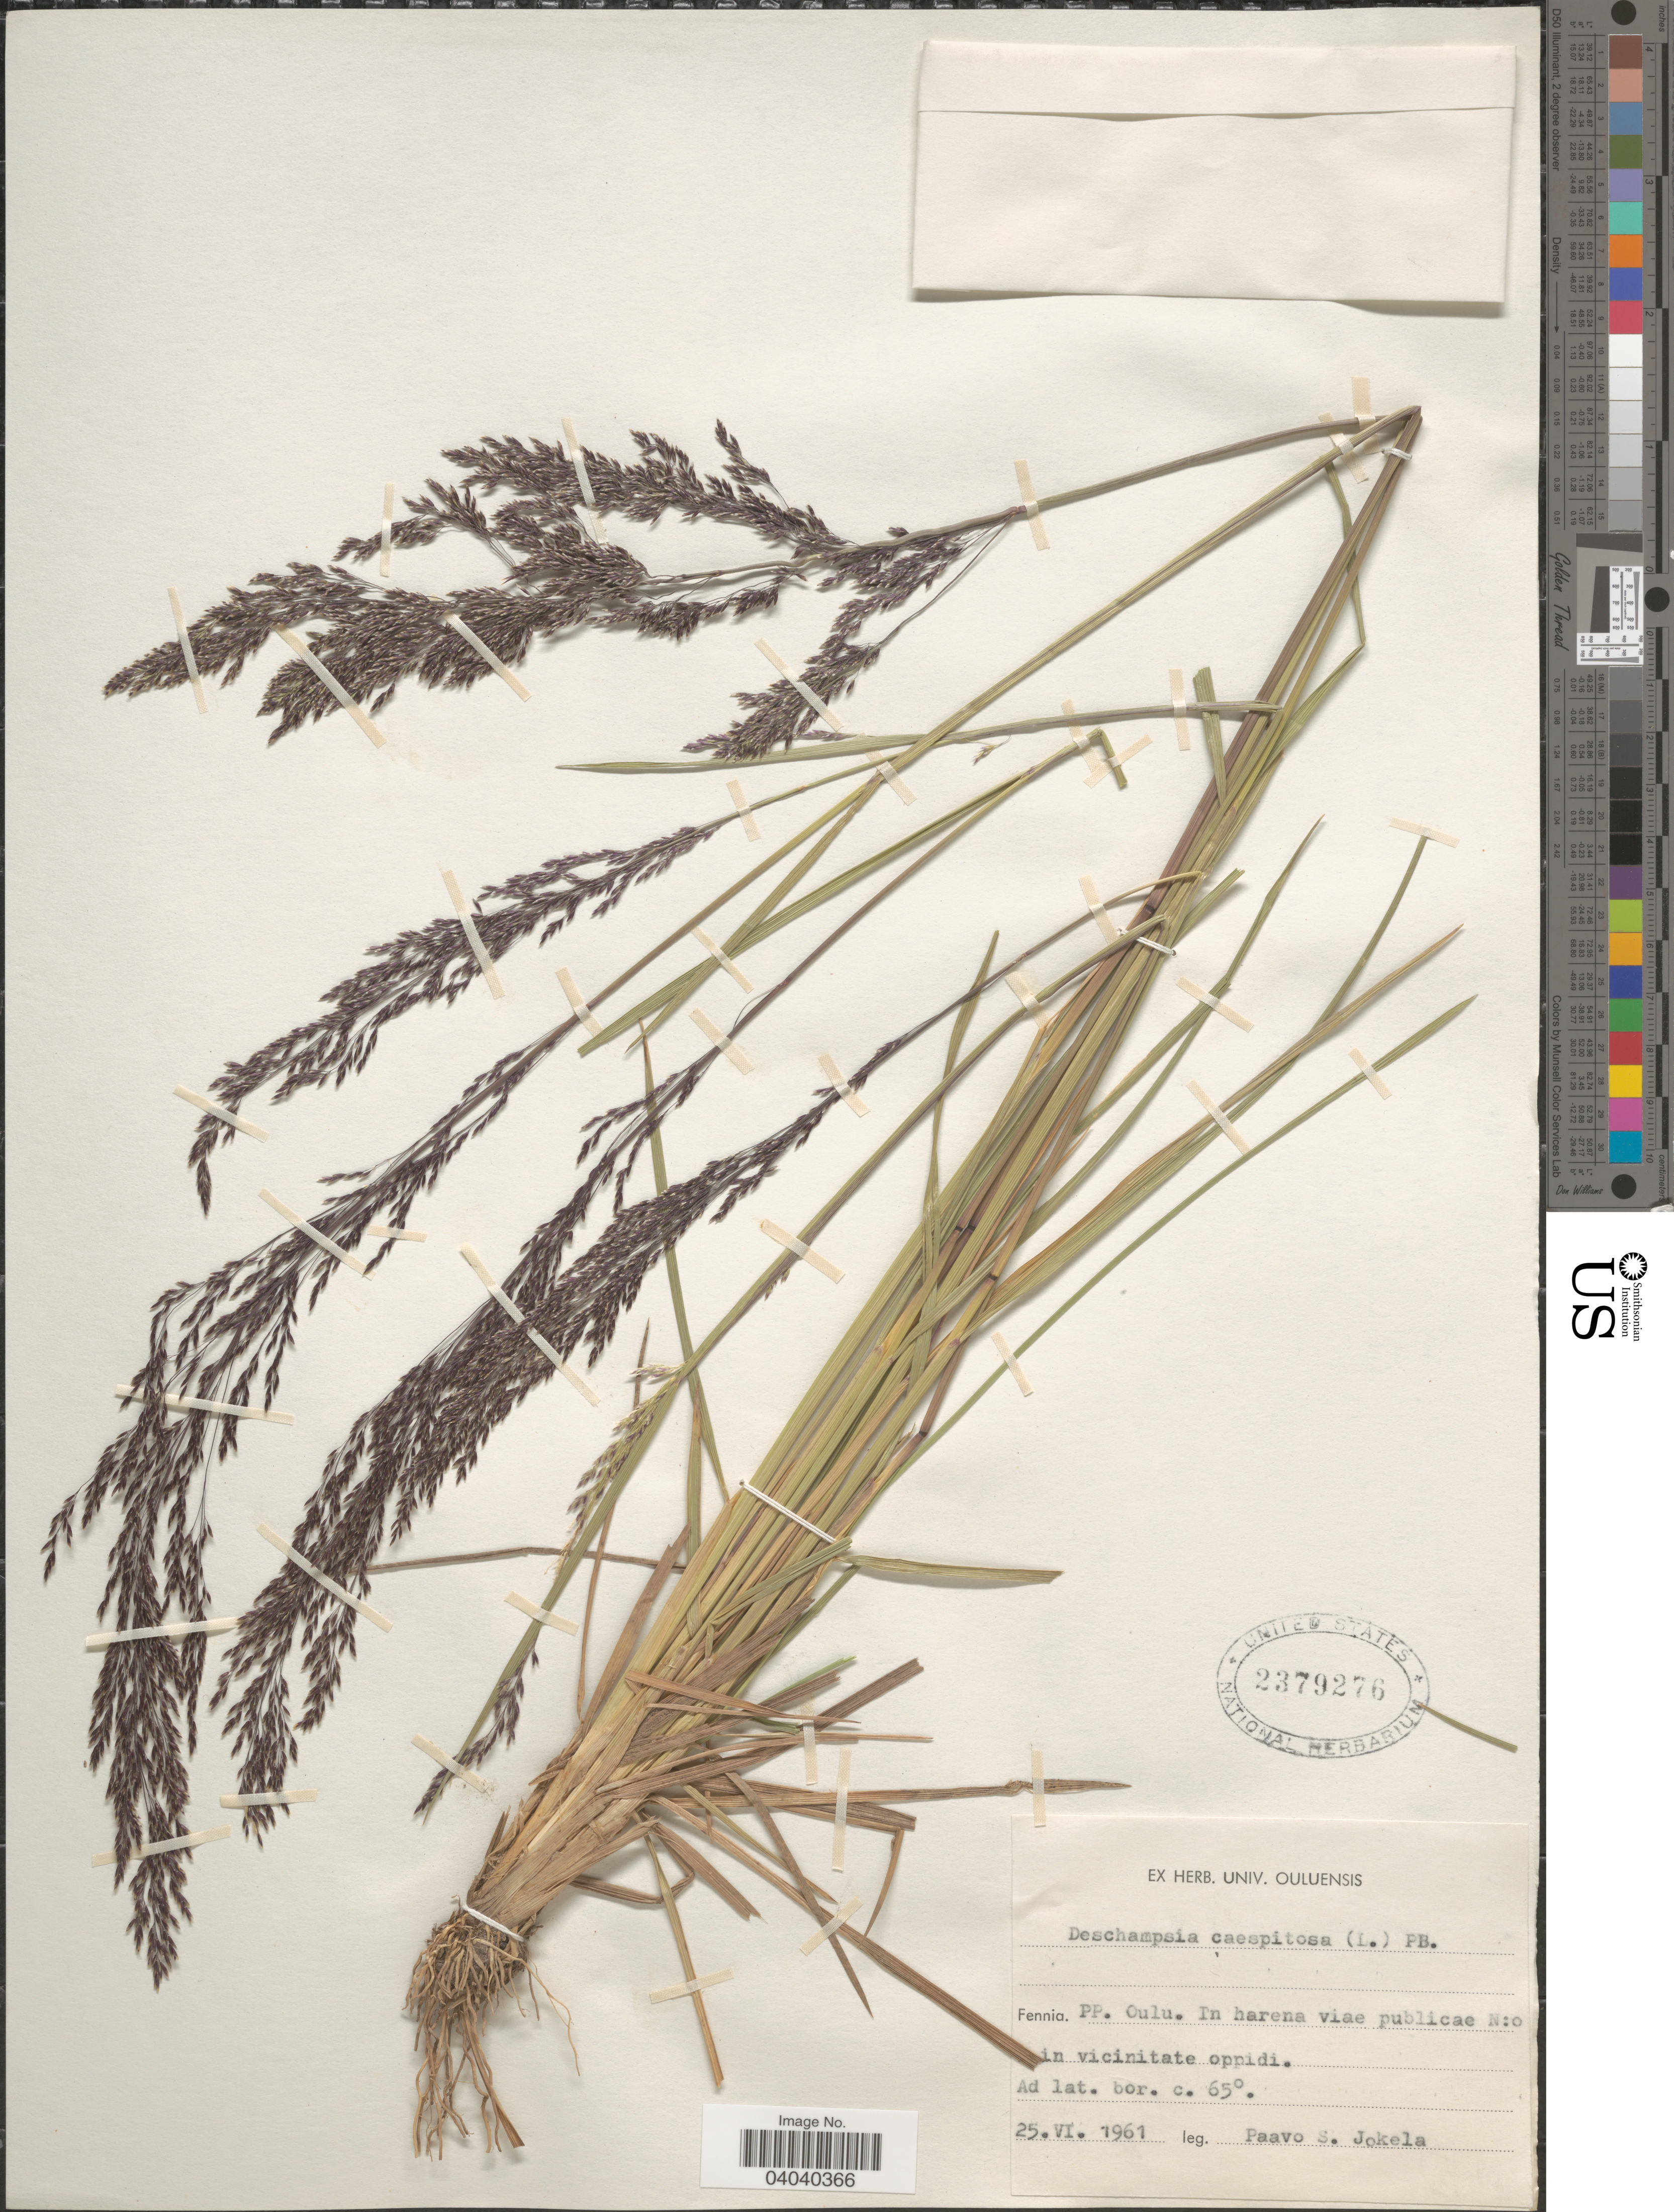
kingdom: Plantae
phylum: Tracheophyta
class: Liliopsida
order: Poales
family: Poaceae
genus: Deschampsia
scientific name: Deschampsia cespitosa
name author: (L.) P. Beauv.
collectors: P. Jokela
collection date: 1961-06-25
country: Finland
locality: Fennia. PP. Oulu.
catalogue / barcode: US 2379276